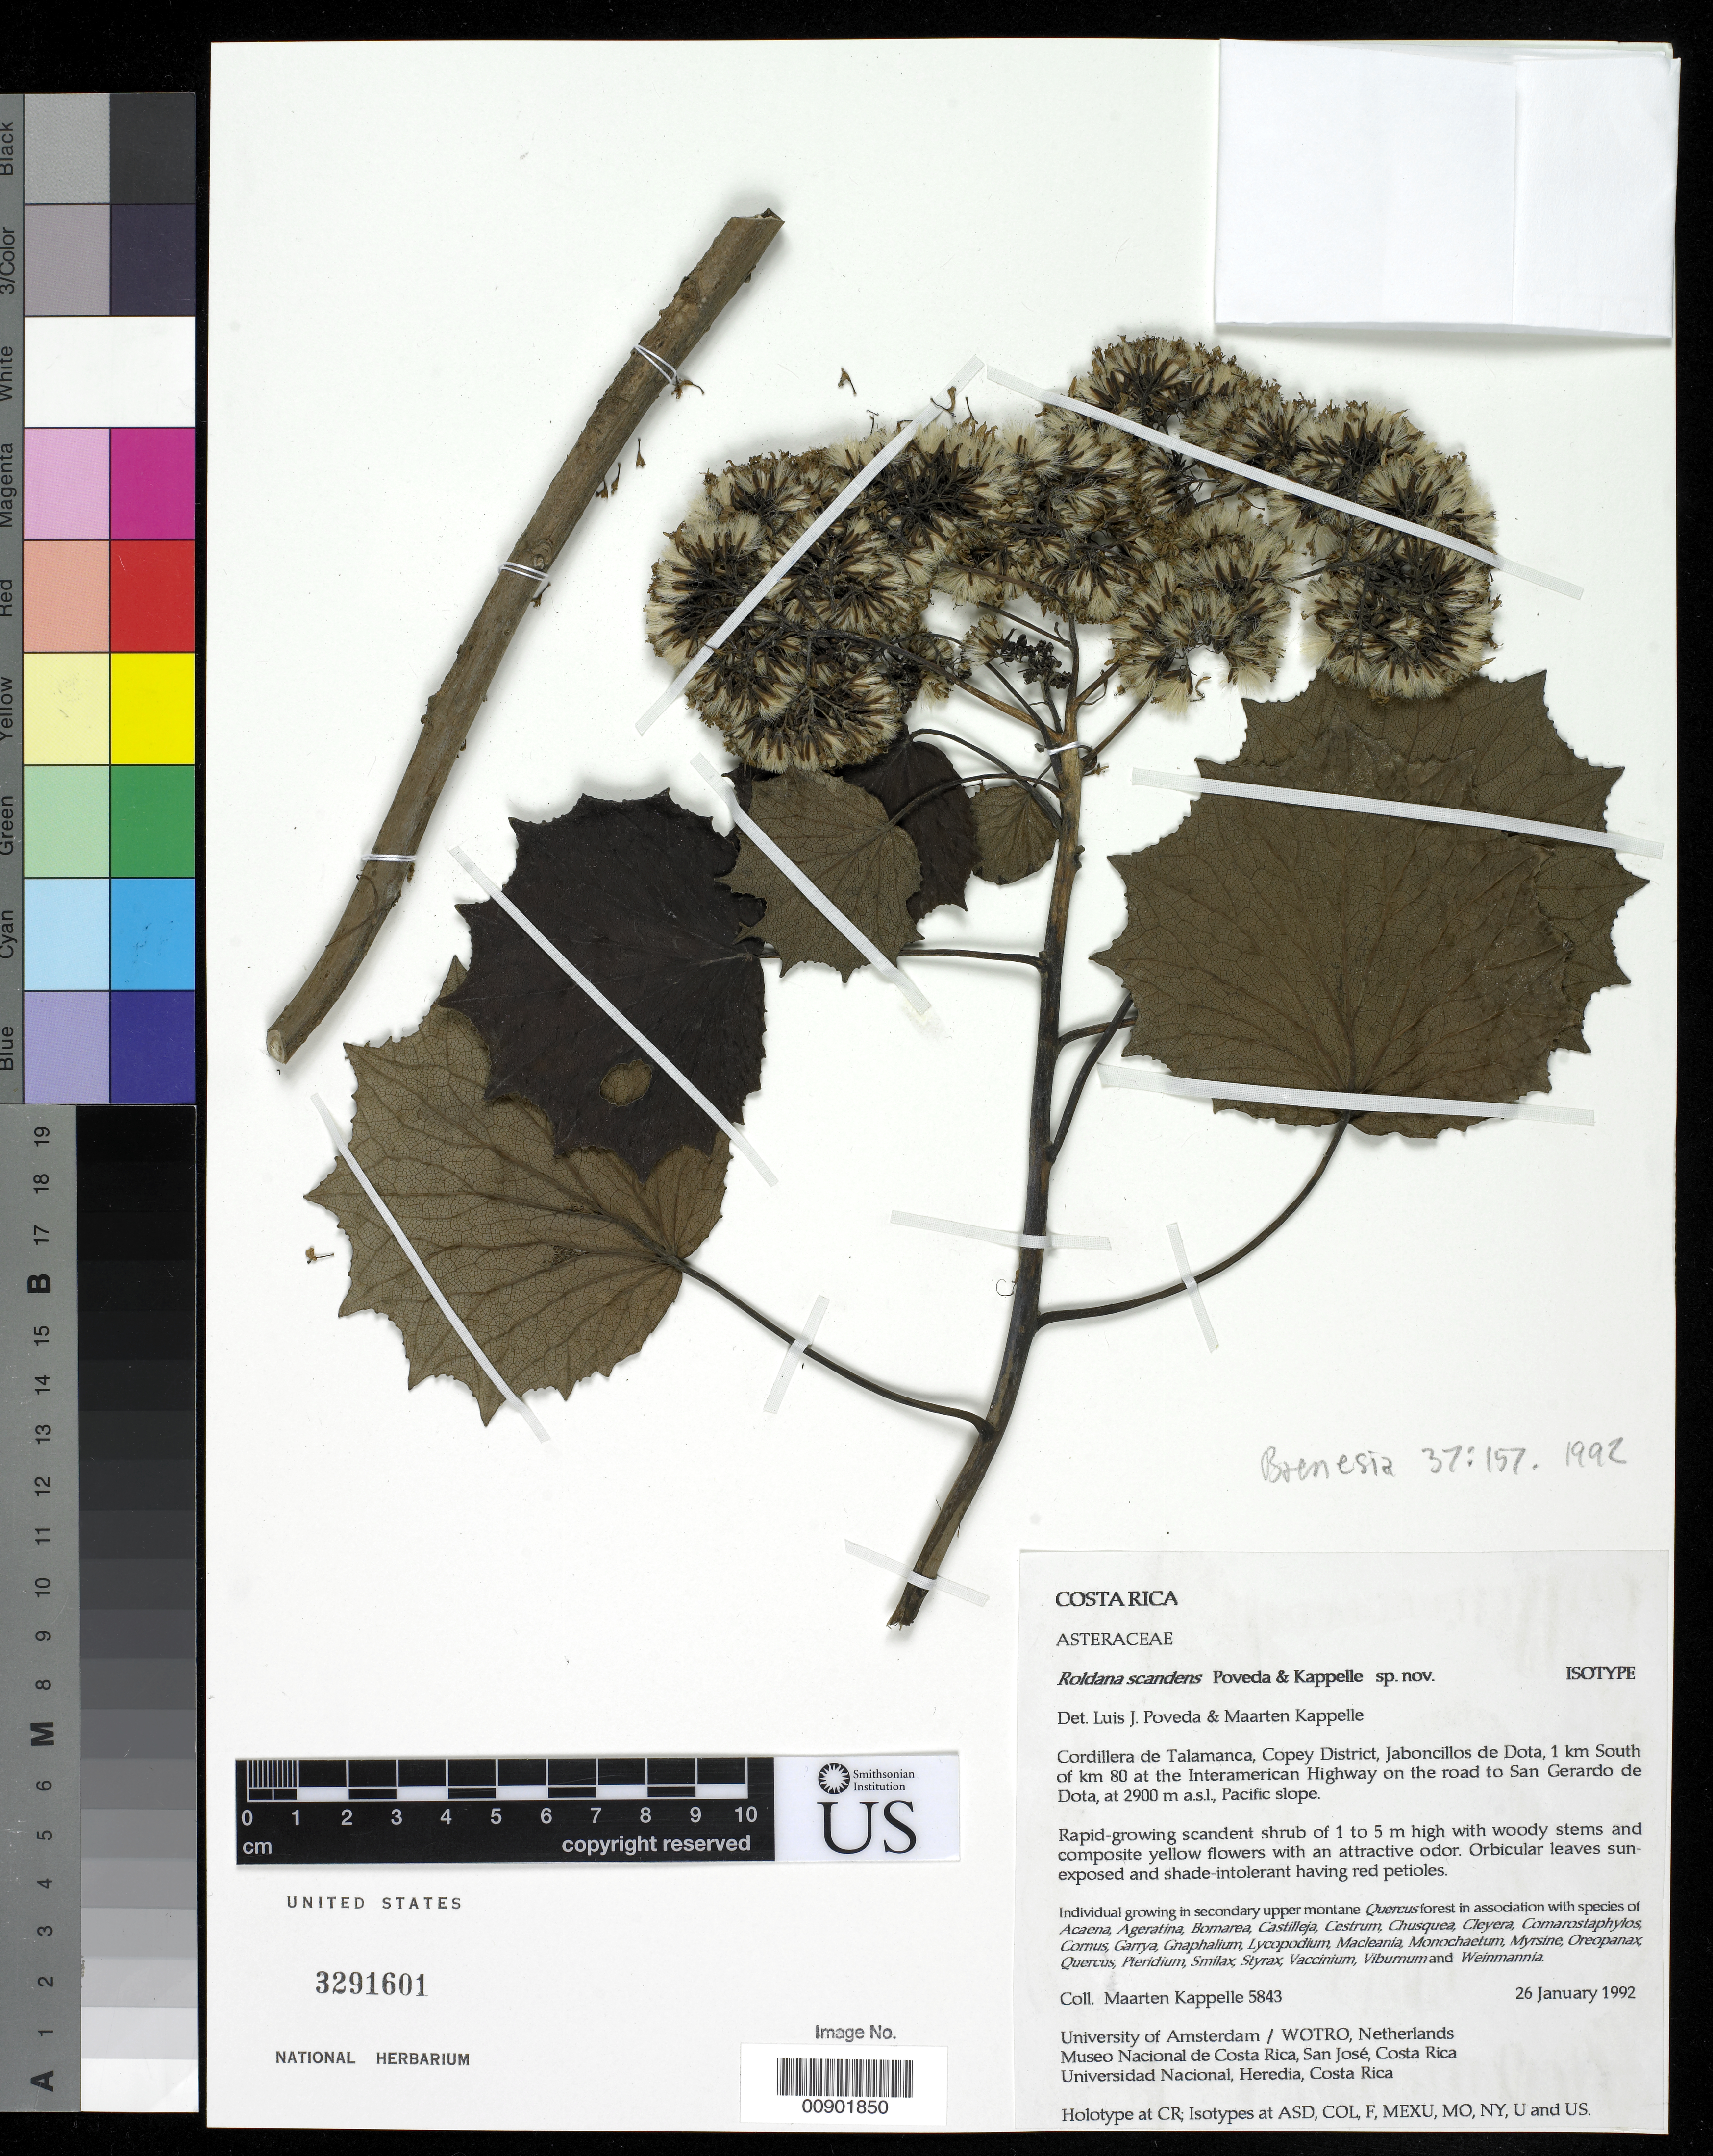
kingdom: Plantae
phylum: Tracheophyta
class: Magnoliopsida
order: Asterales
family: Asteraceae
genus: Roldana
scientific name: Roldana scandens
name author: Poveda & Kappelle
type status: Isotype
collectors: M. Kappelle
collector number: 5843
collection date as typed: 26 Jan 1992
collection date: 1992-01-26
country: Costa Rica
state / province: San José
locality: Cordillera de Talamanca, Copey District, Jaboncillos de Dota, 1 km South of km 80 at the Interamerican Highway on the road to San Gerardo de Dota, Pacific slope.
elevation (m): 2900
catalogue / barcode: US 3291601